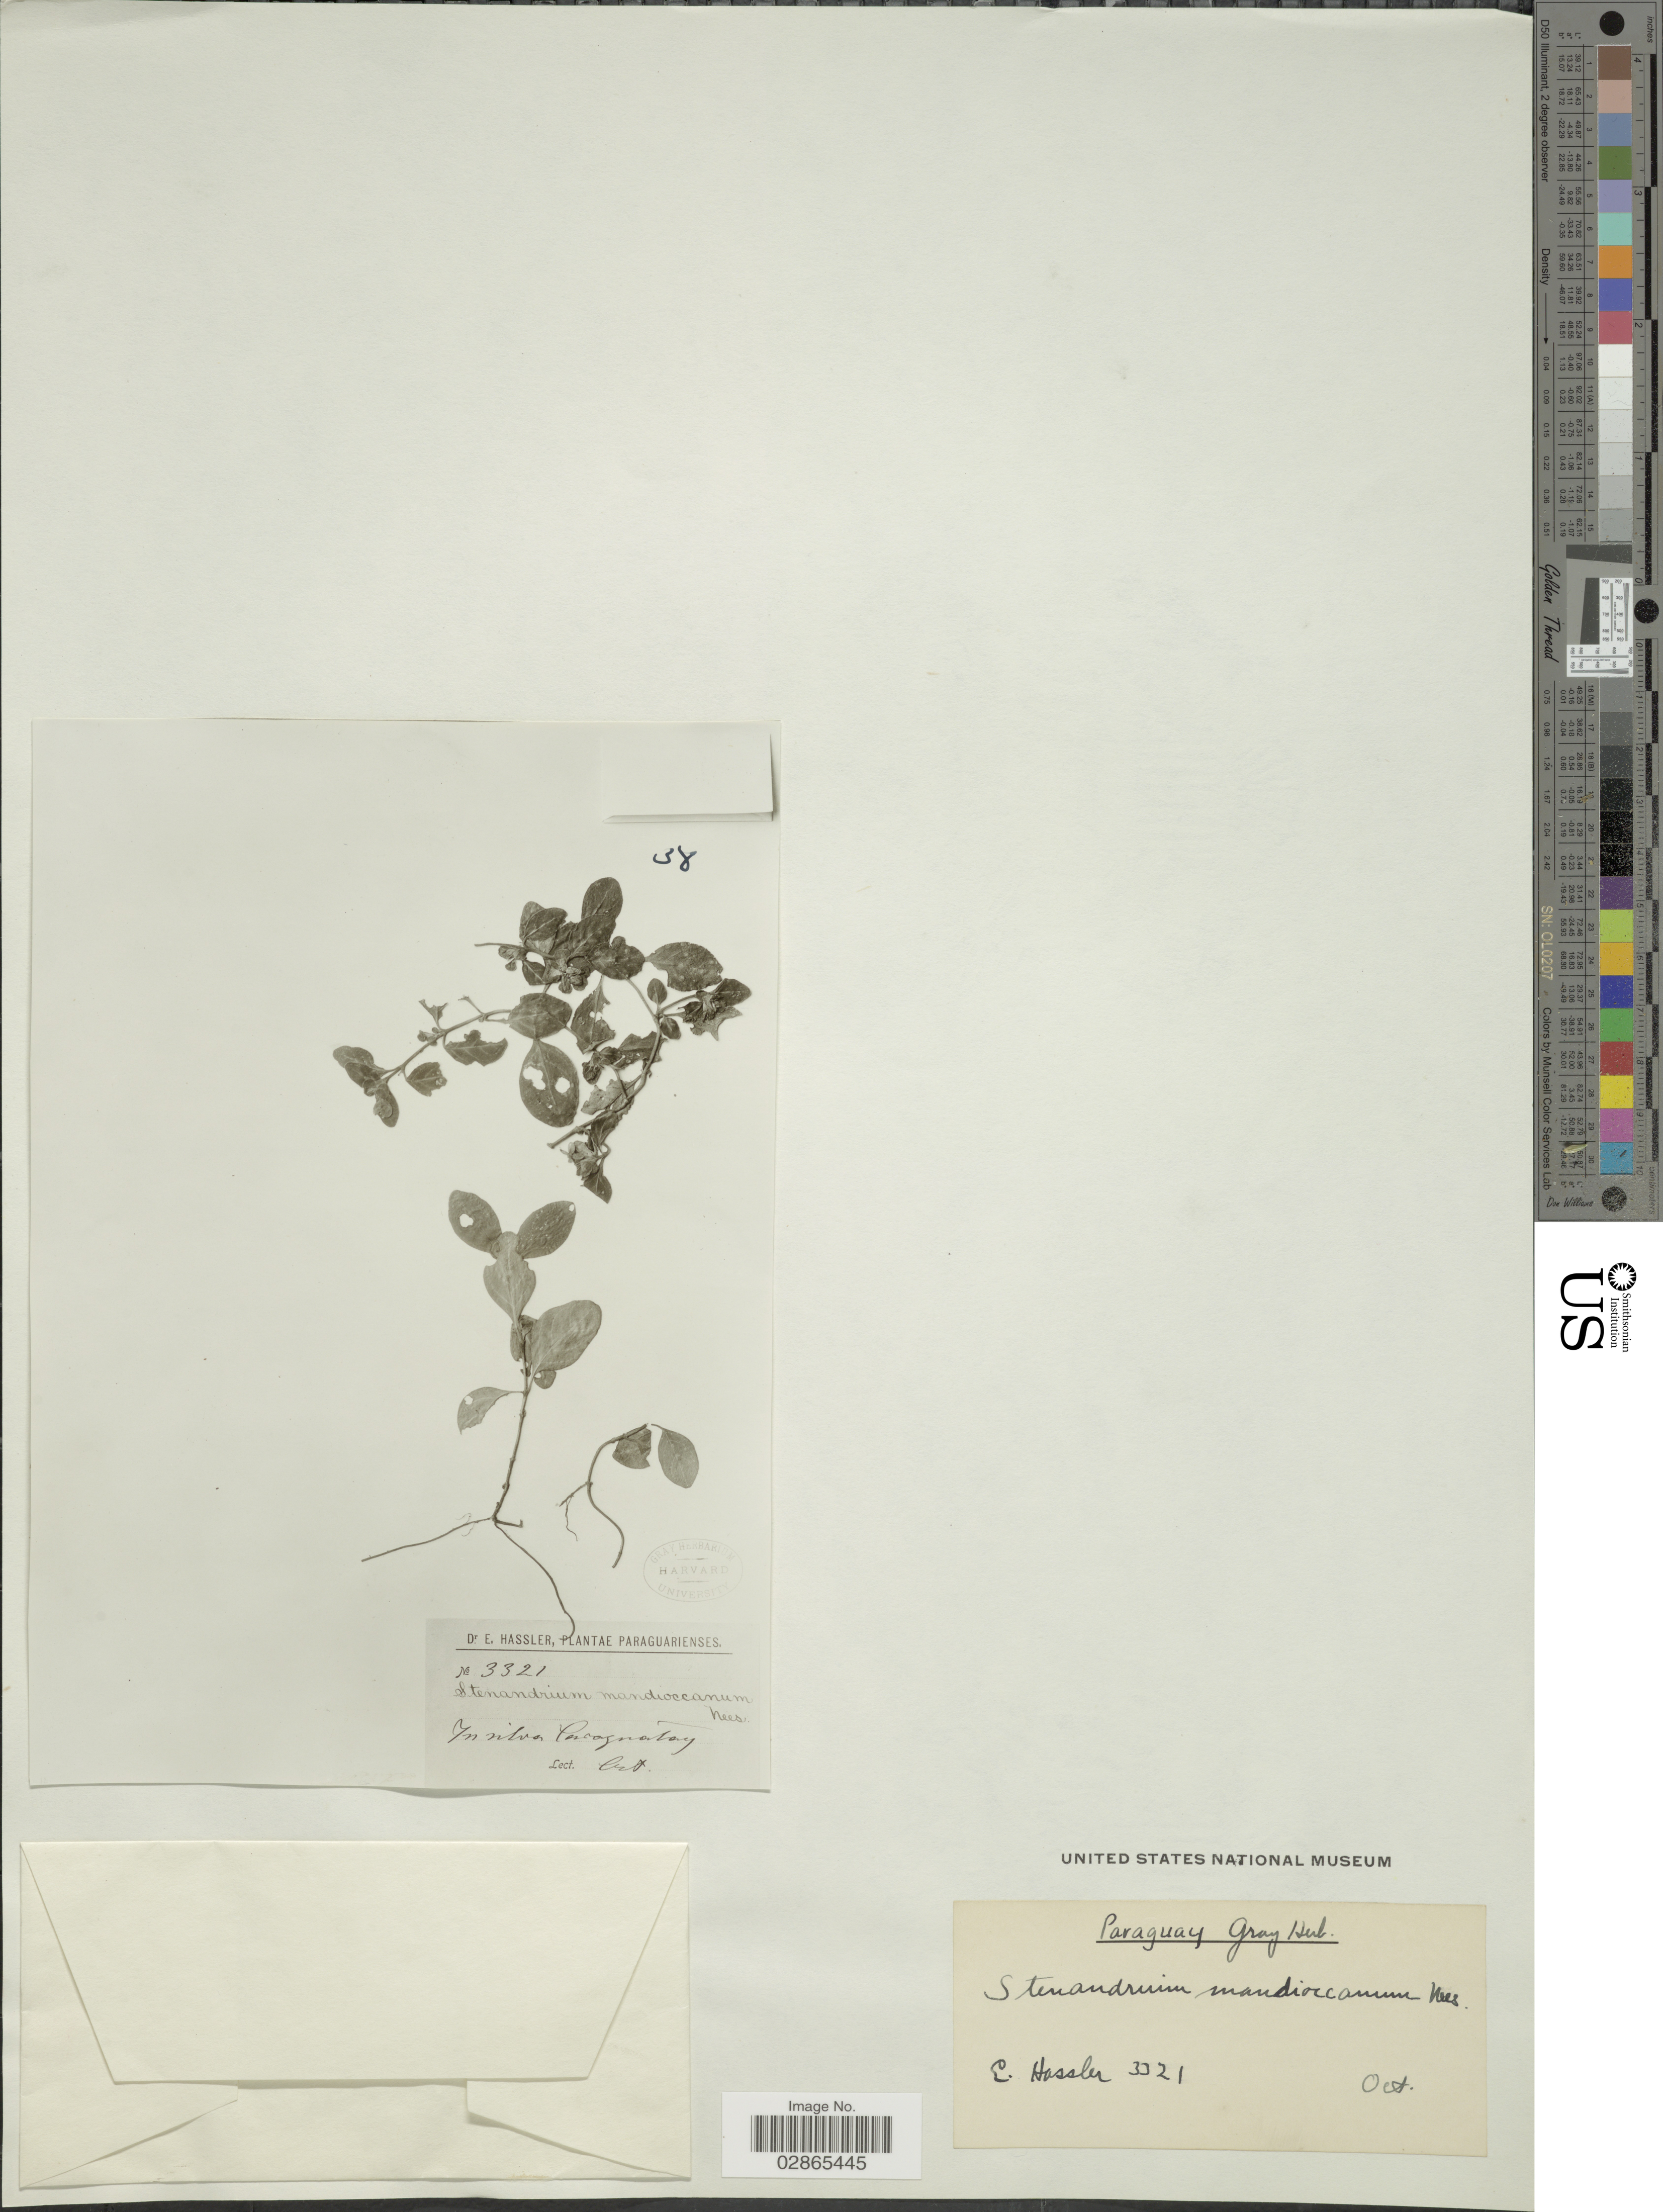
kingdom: Plantae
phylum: Tracheophyta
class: Magnoliopsida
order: Lamiales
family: Acanthaceae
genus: Stenandrium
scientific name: Stenandrium mandioccanum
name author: Nees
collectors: E. Hassler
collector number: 3321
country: Paraguay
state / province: Paraguari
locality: In silva Caraguatay.